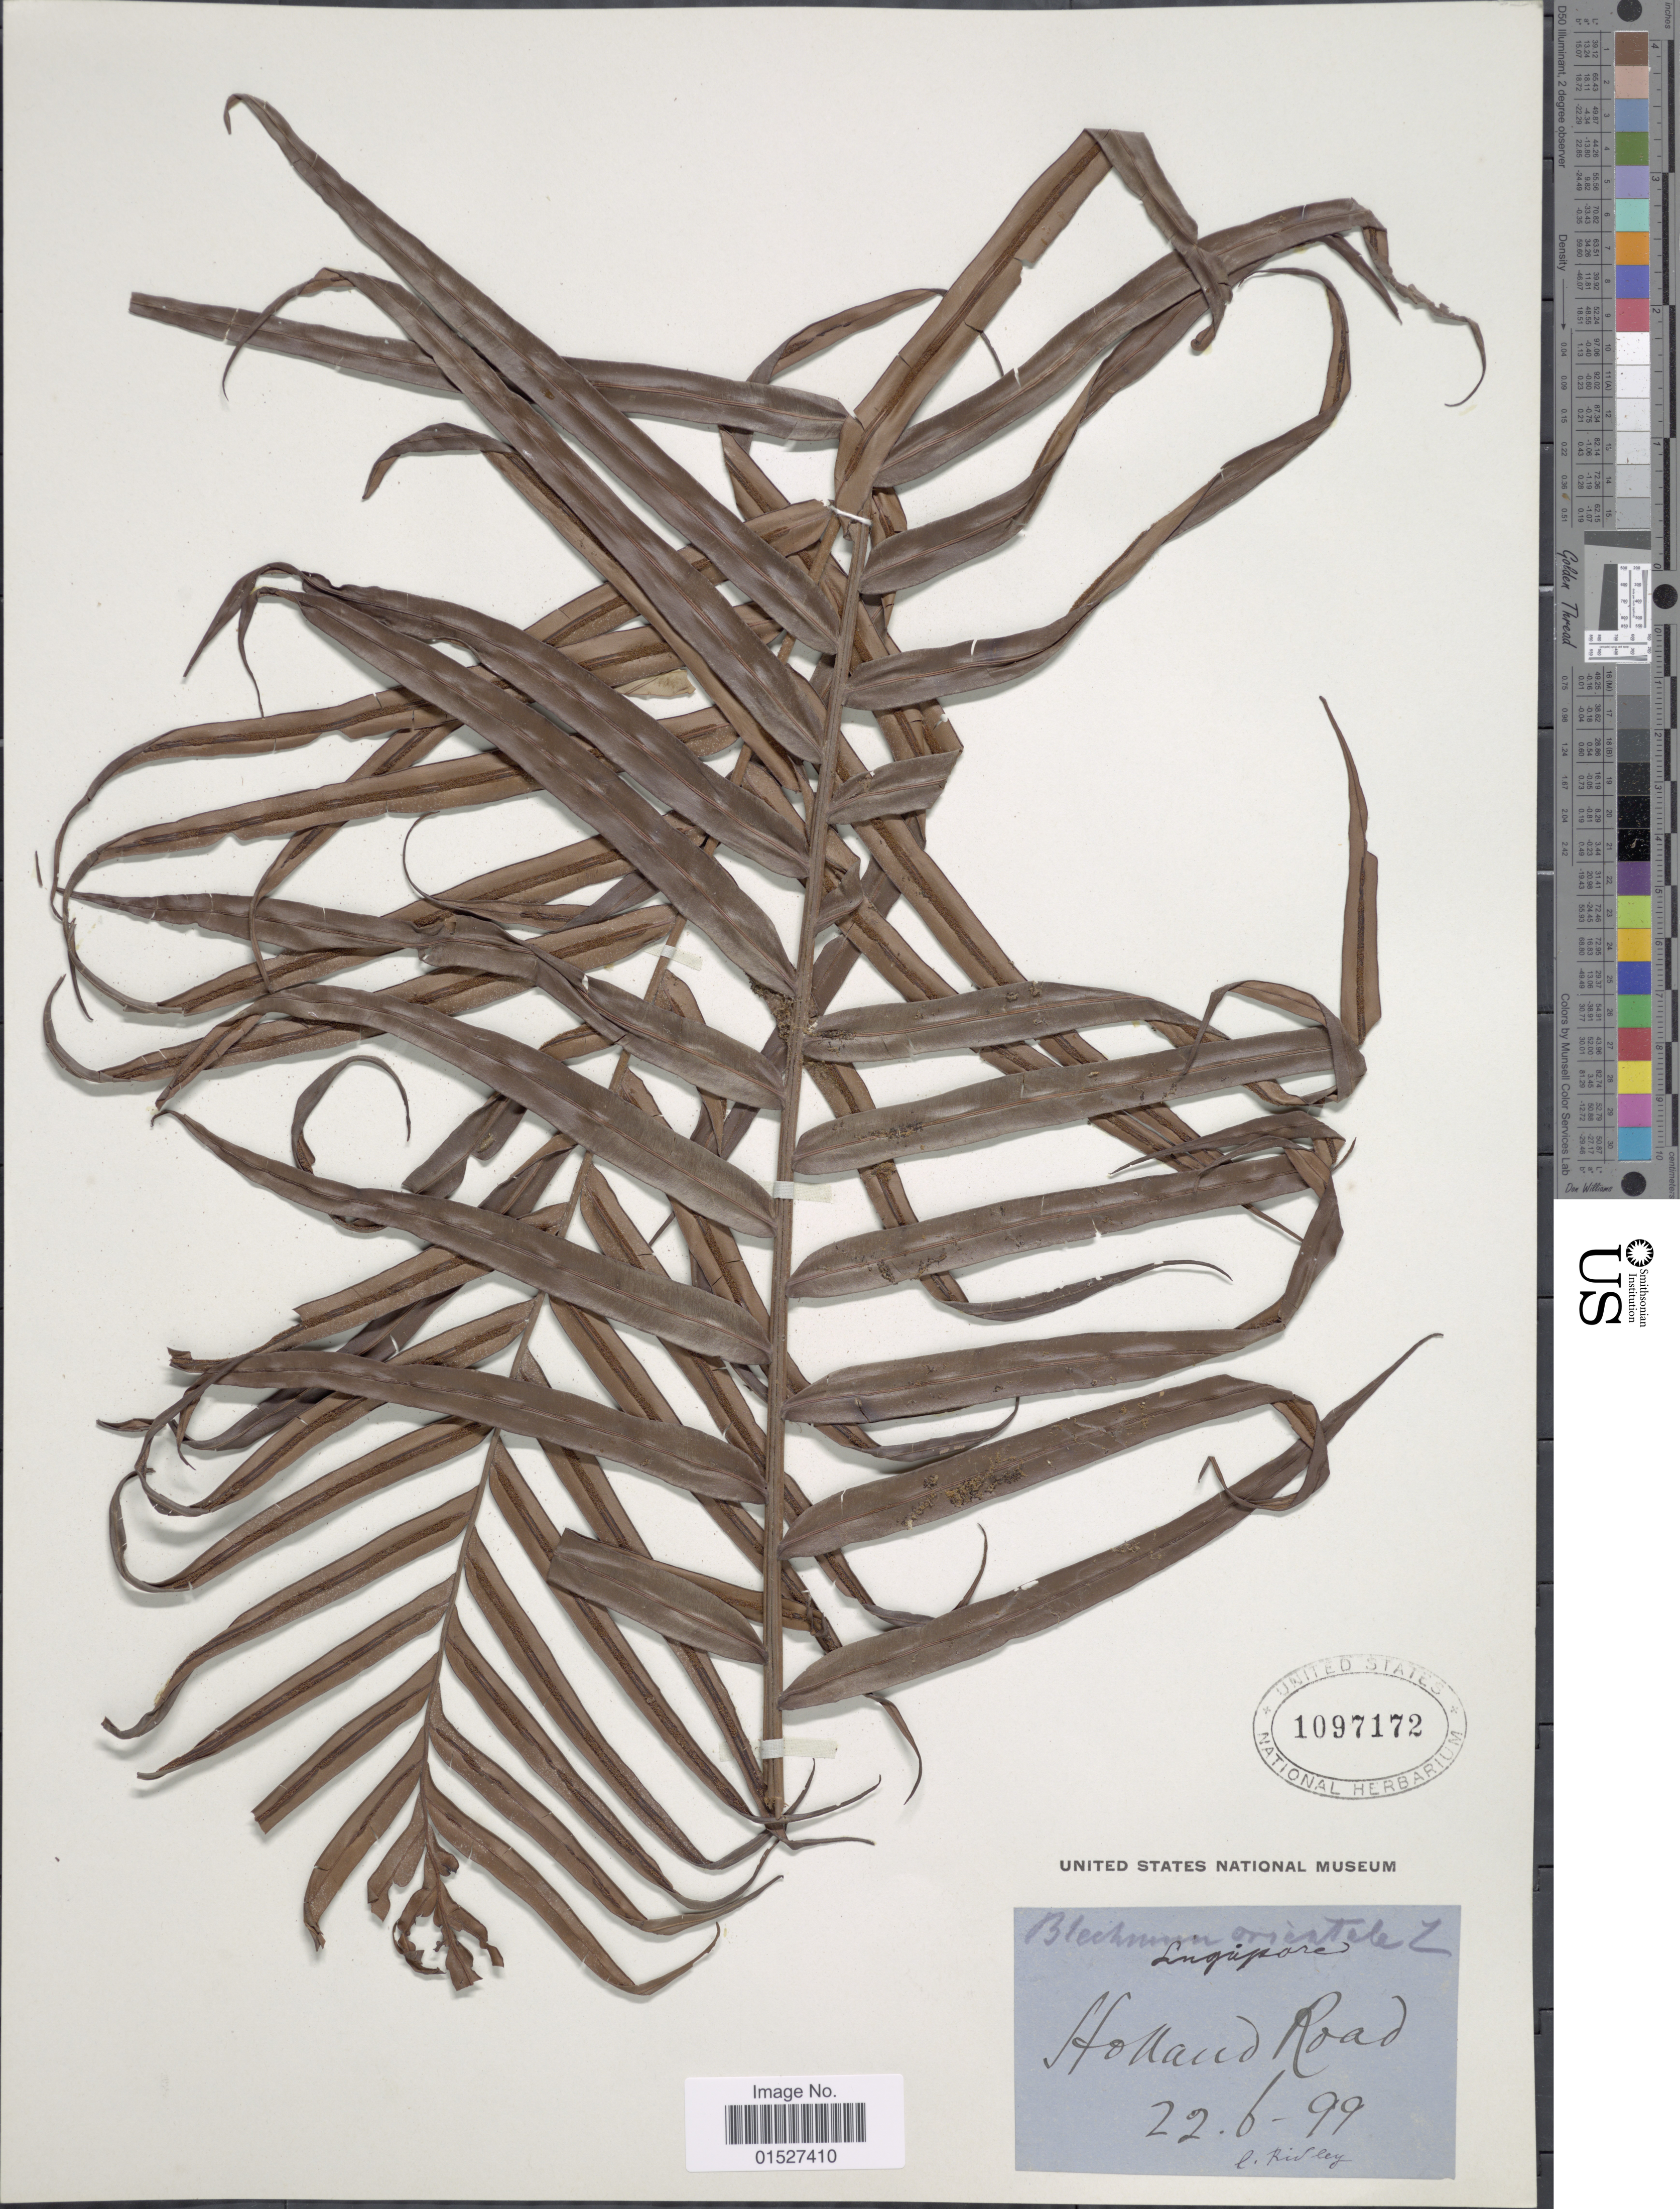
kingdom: Plantae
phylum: Tracheophyta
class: Polypodiopsida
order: Polypodiales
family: Blechnaceae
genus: Blechnum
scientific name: Blechnum orientale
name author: L.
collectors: L. Ridley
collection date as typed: Transcribed d/m/y: 22/6/99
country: Singapore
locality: Hohaud Road.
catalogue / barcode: US 1097172